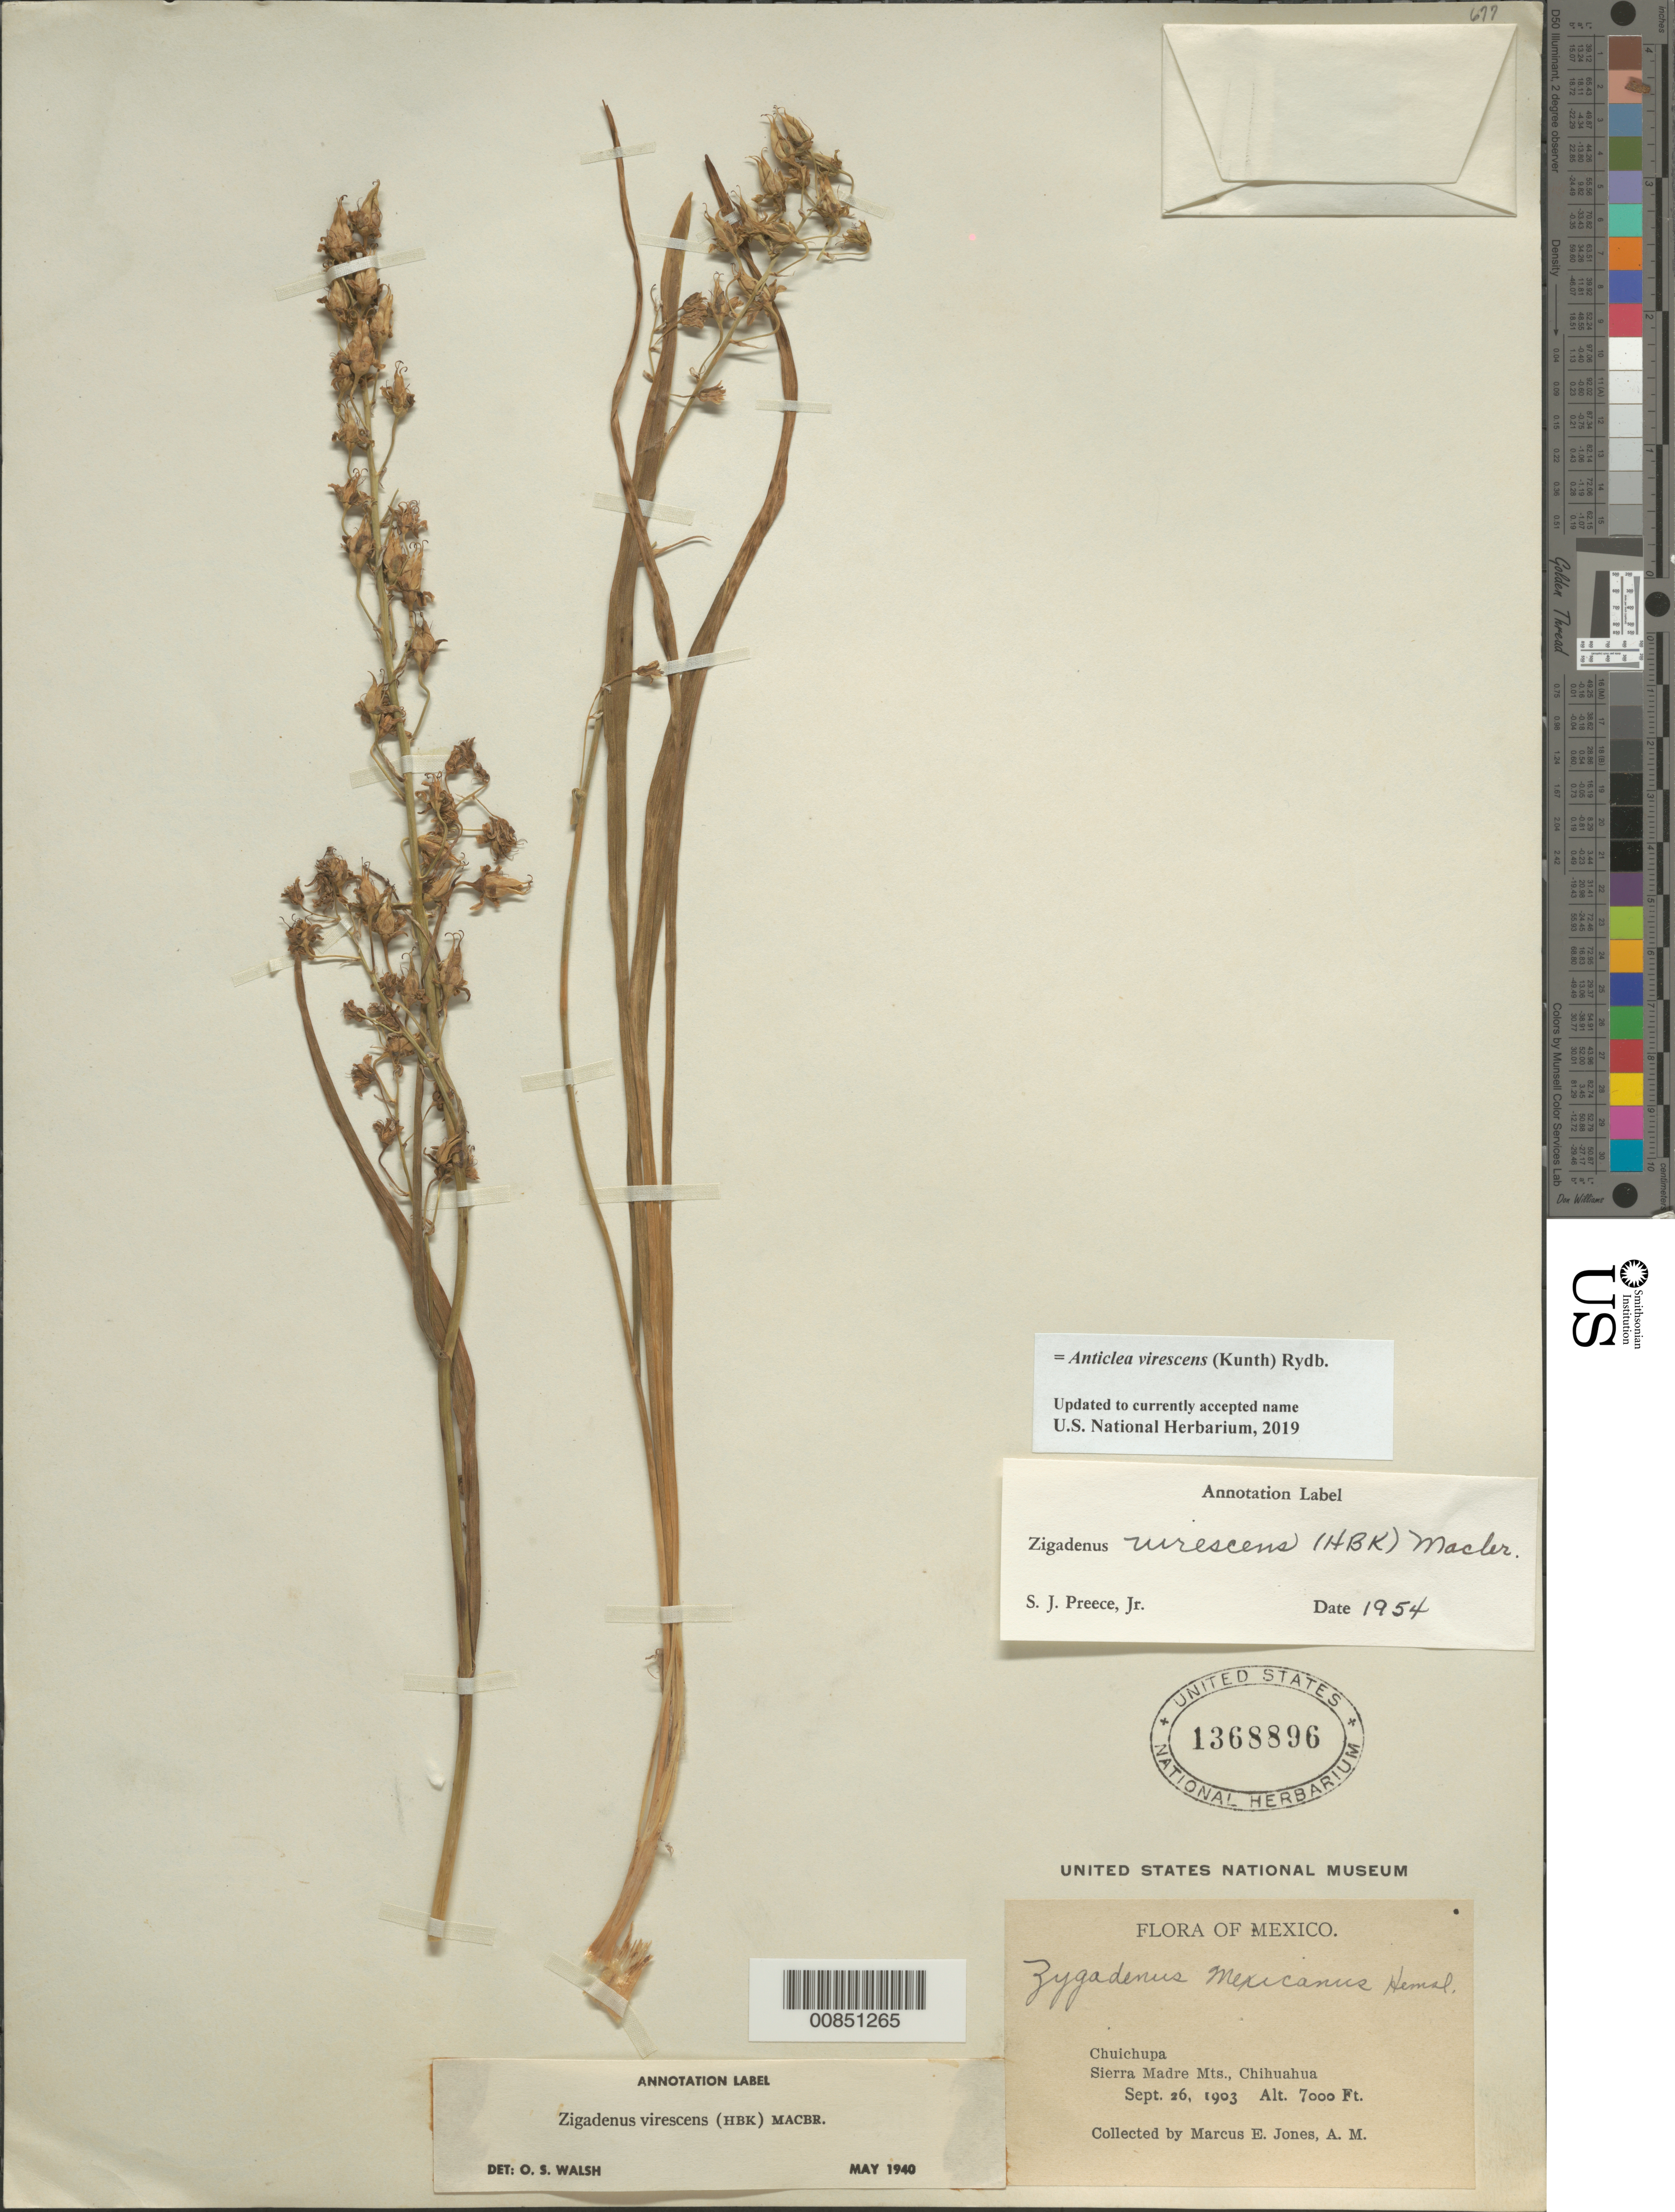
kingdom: Plantae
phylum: Tracheophyta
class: Liliopsida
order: Liliales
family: Melanthiaceae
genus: Anticlea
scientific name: Anticlea virescens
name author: (Kunth) Rydb.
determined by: Strong, Mark T., (BOT), Smithsonian Institution - National Museum of Natural History (UNITED STATES)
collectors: M. E. Jones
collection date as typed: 26 Sep 1903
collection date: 1903-09-26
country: Mexico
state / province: Chihuahua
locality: Chuhuichupa, Sierra Madre Mts., Chihuahua.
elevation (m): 2134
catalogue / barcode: US 1368896